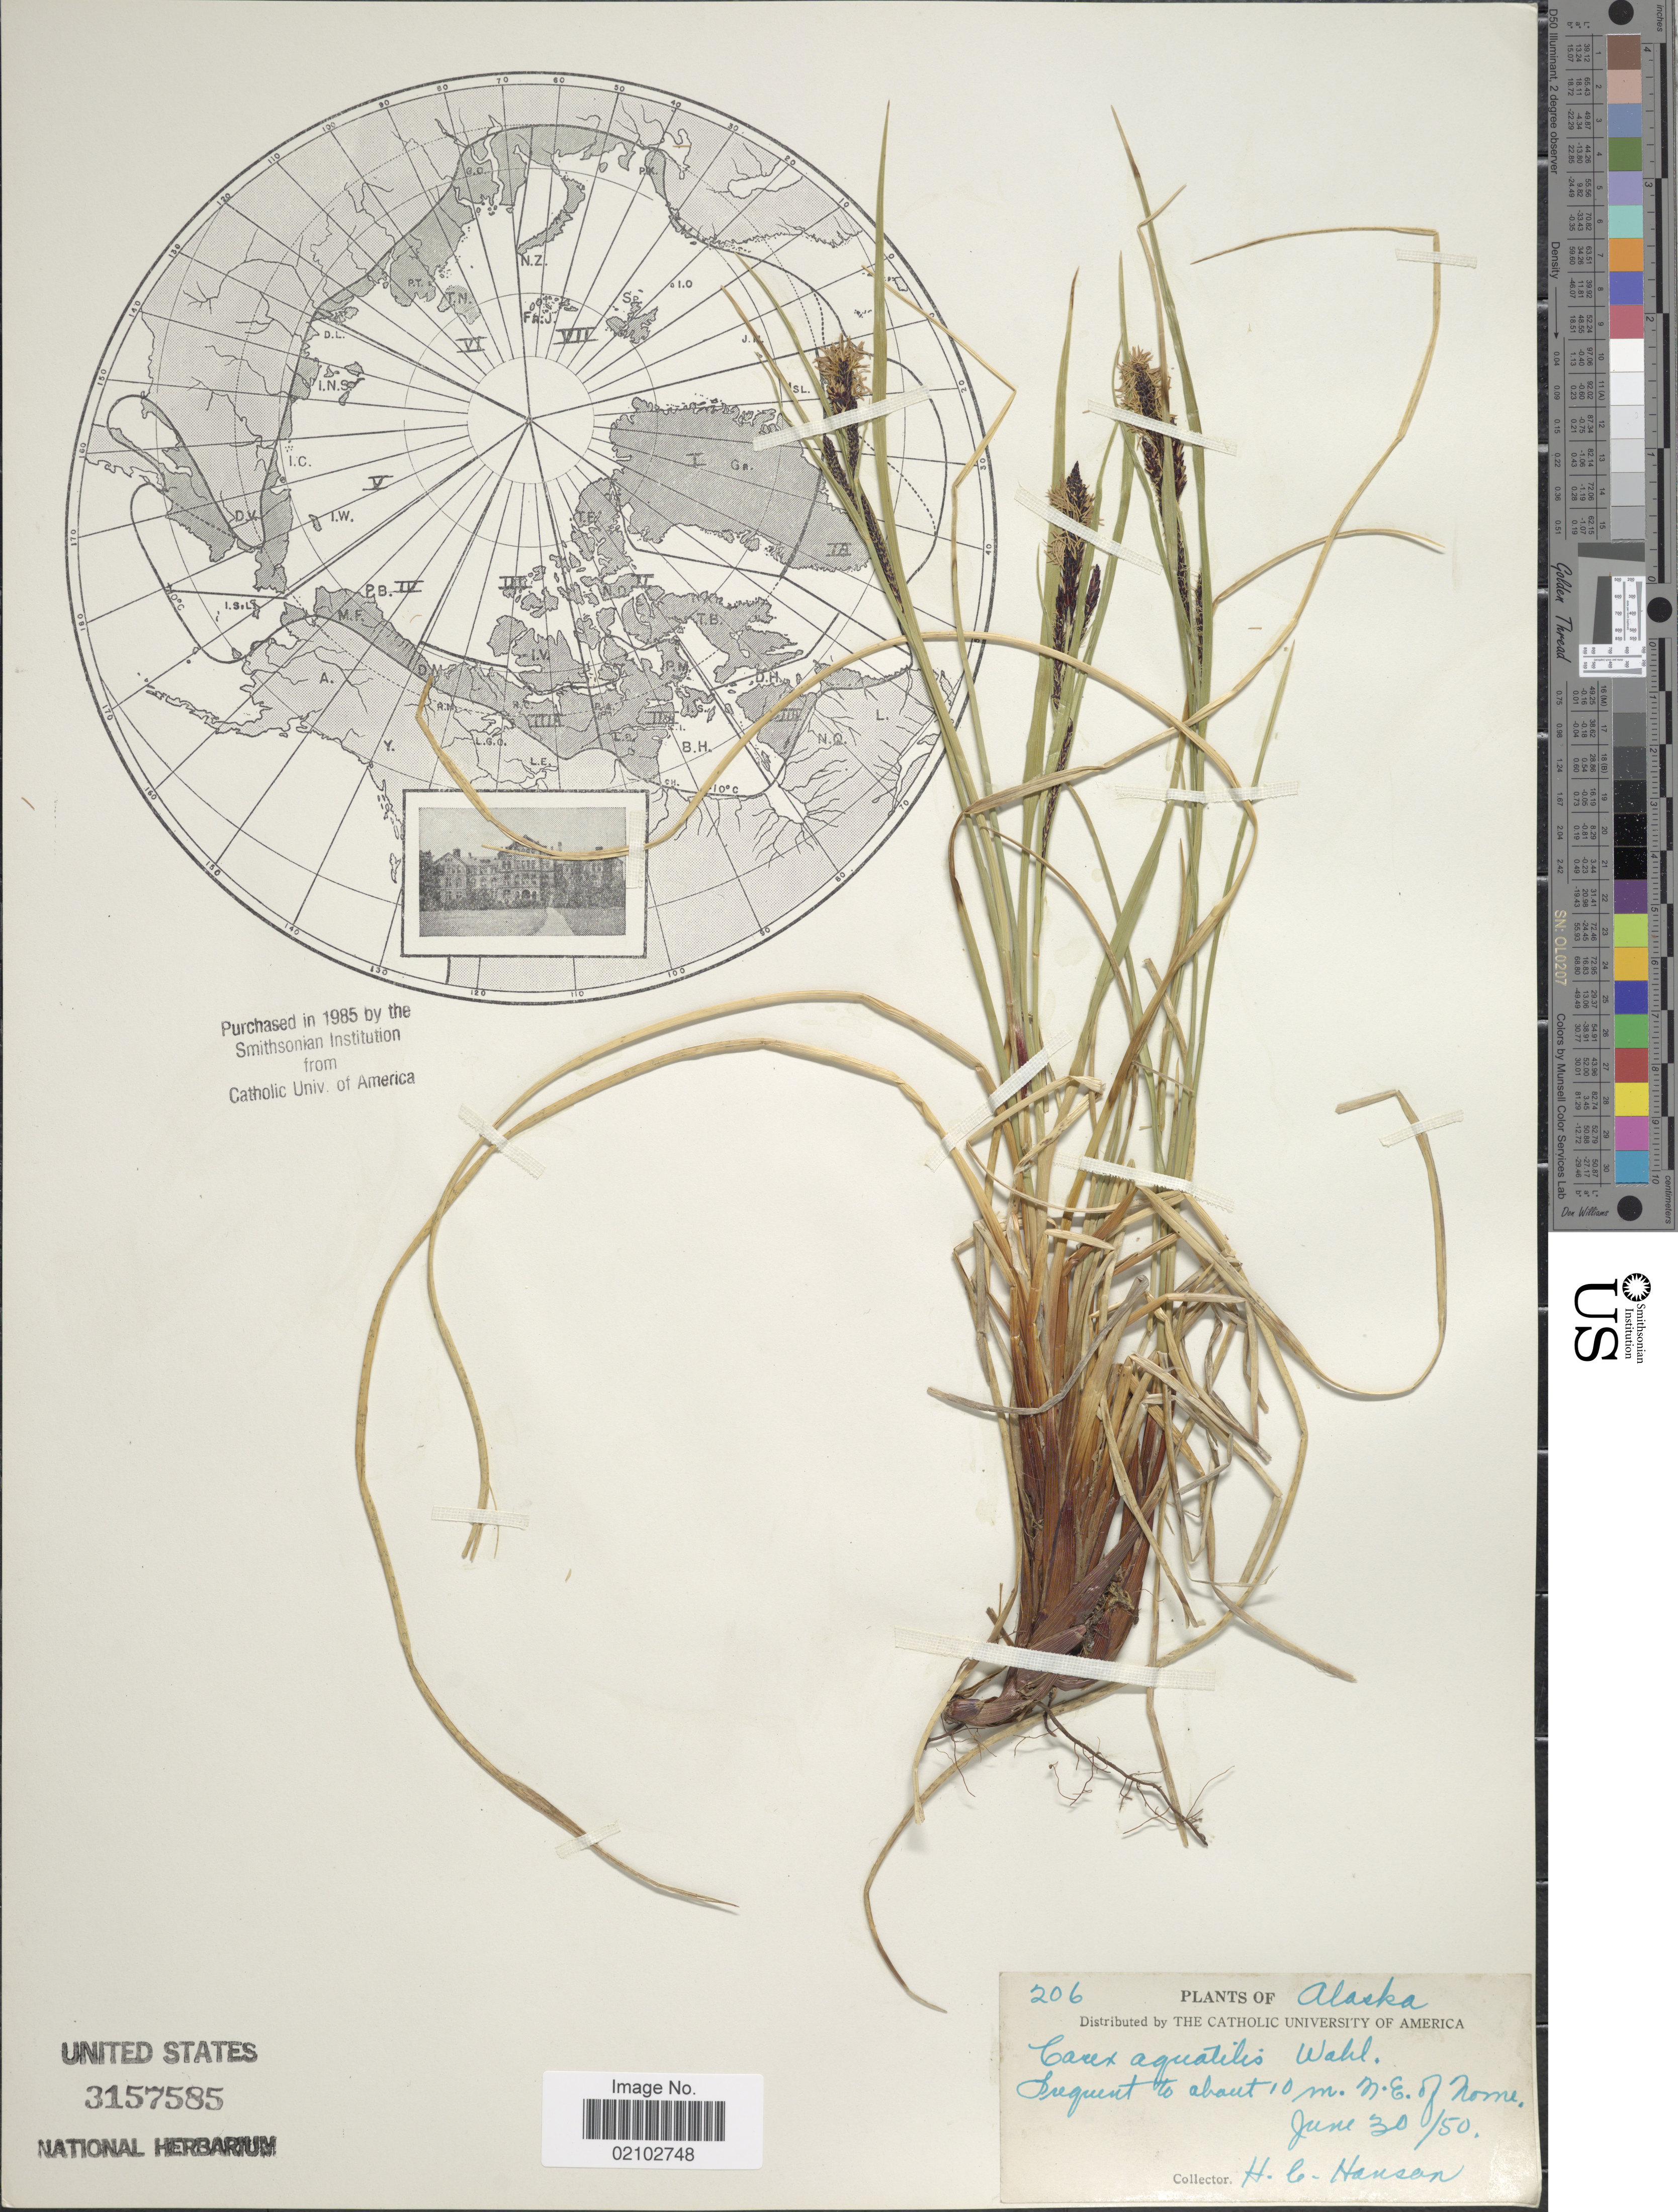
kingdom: Plantae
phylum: Tracheophyta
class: Liliopsida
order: Poales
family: Cyperaceae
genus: Carex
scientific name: Carex aquatilis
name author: Wahlenb.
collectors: H. Hanson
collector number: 206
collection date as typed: Transcribed d/m/y: 30/6/50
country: United States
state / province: Alaska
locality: Frequent to about 10 m. N.E. of Nome.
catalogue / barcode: US 3157585